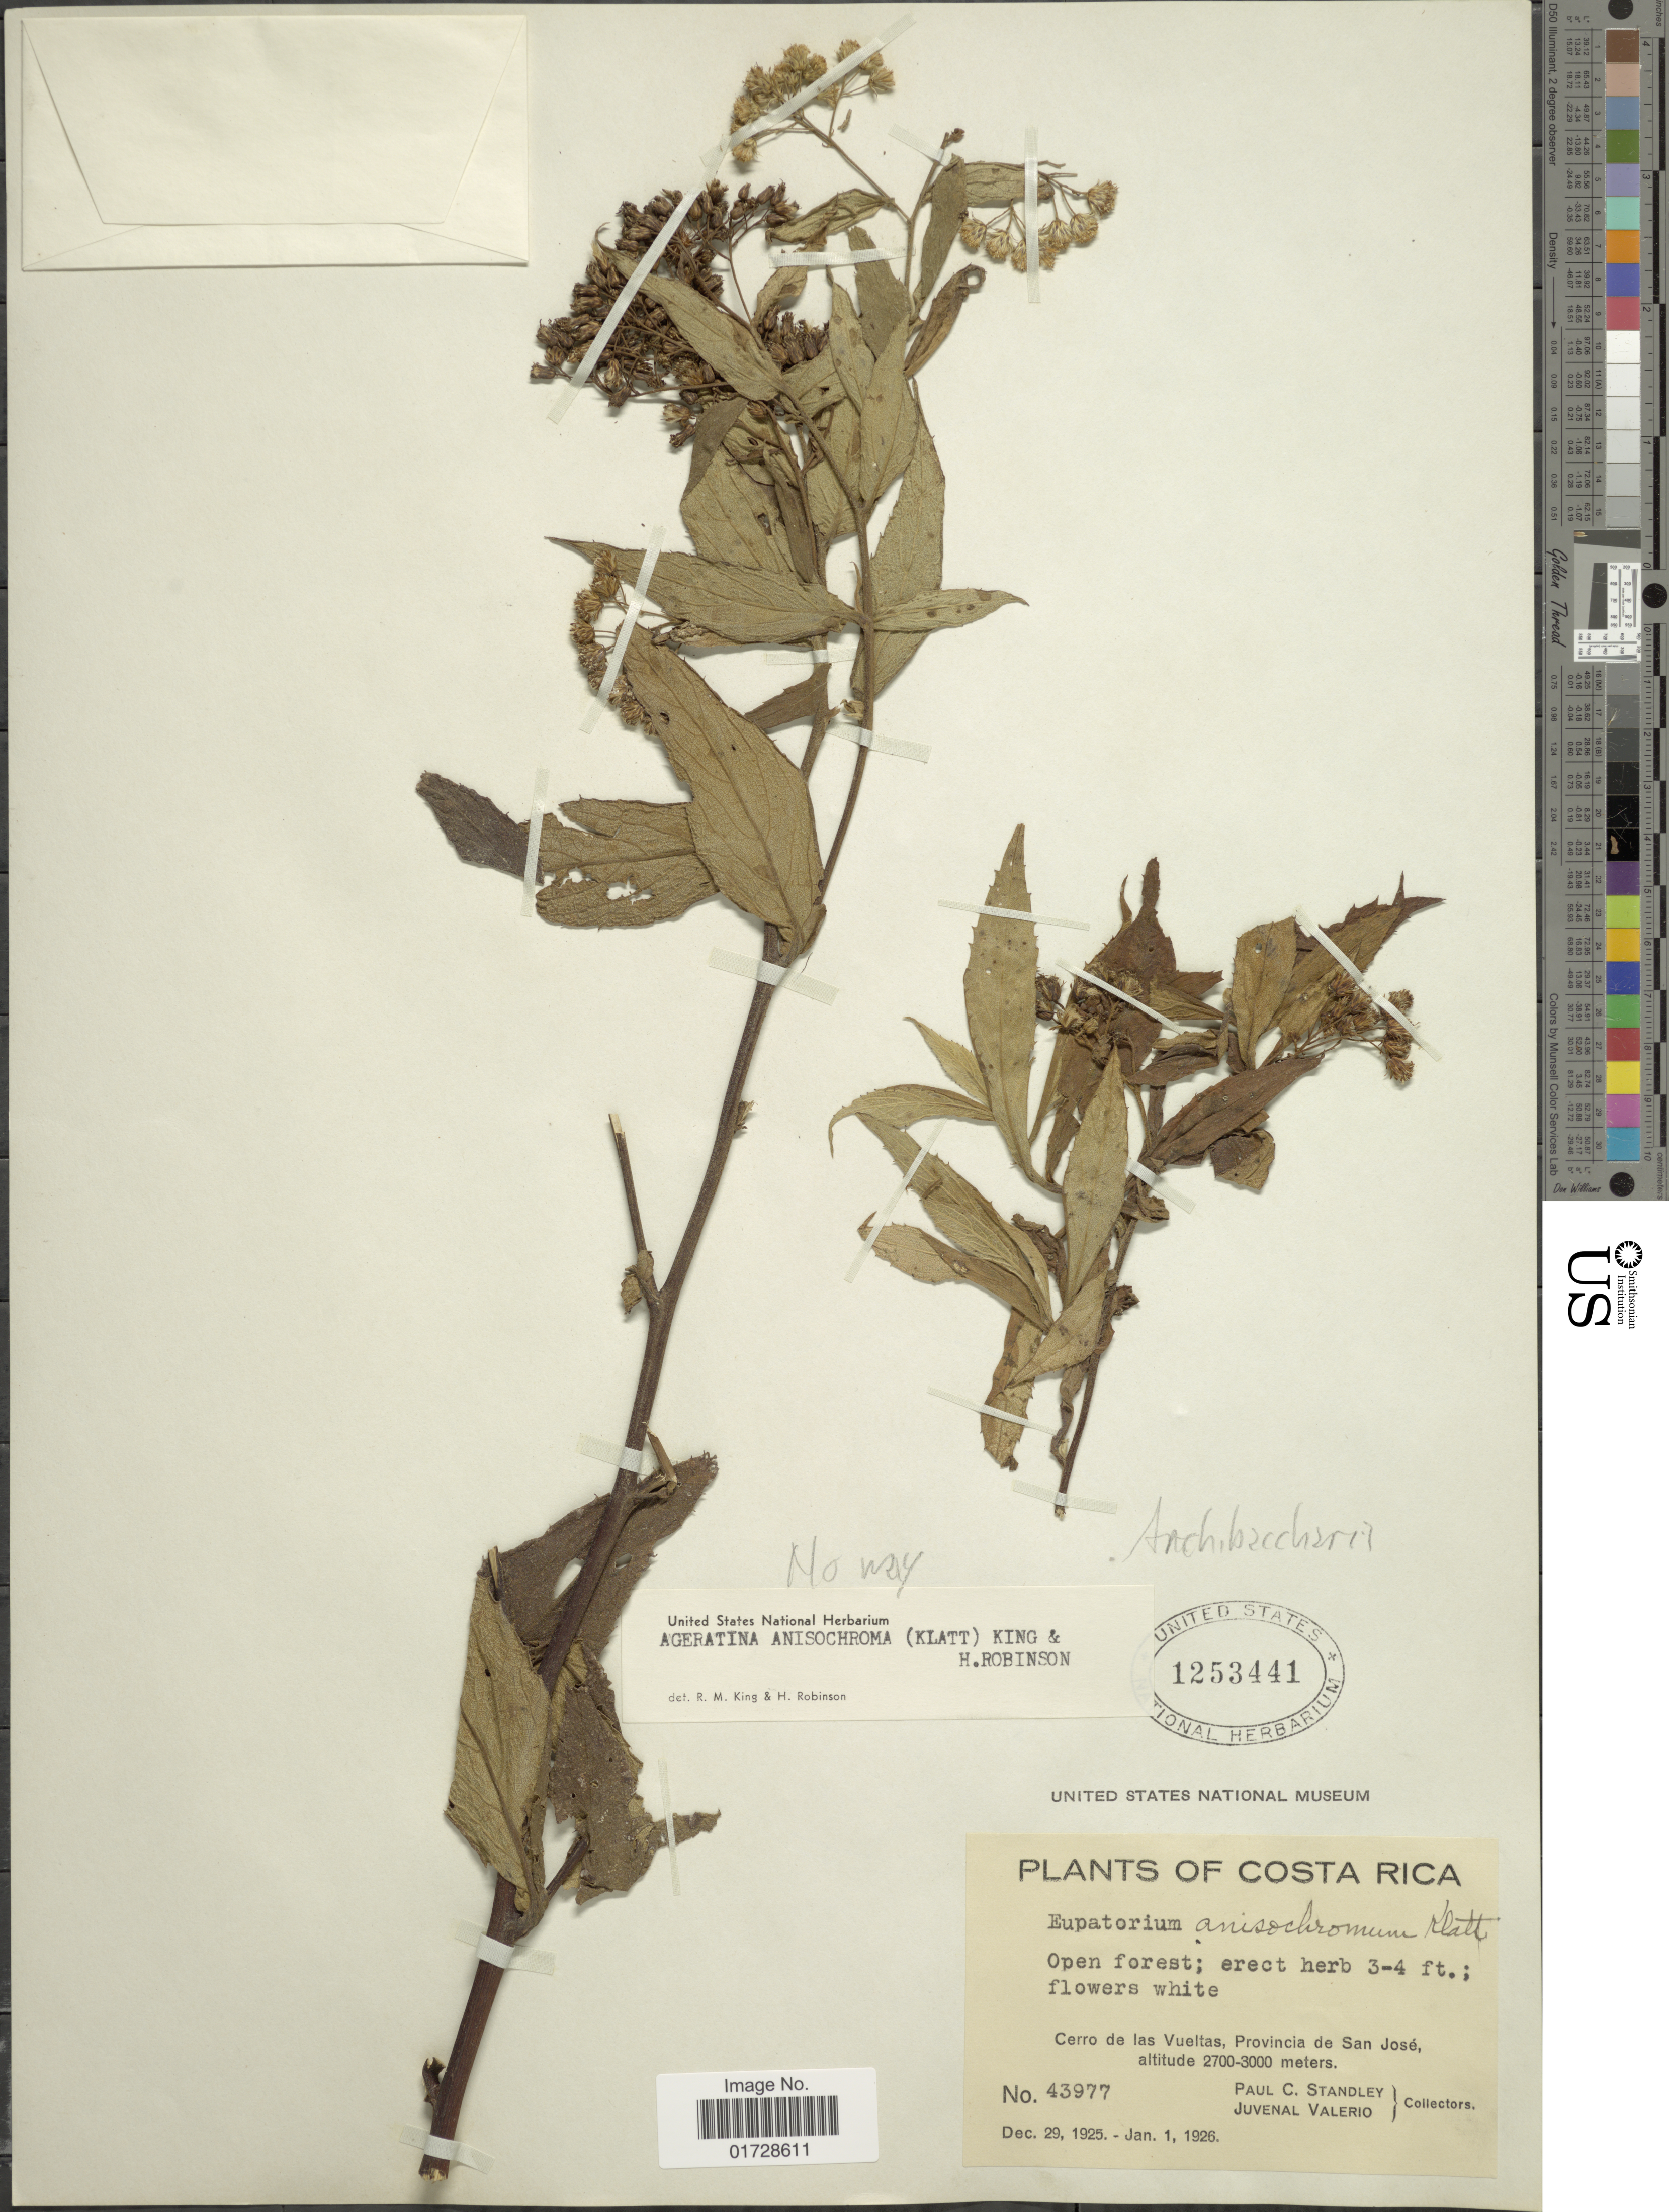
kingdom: Plantae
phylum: Tracheophyta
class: Magnoliopsida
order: Asterales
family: Asteraceae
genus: Archibaccharis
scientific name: Archibaccharis irazuensis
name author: (S.F. Blake) S.F. Blake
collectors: P. C. Standley & J. Valerio R.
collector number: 43977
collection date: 1925-12-29/1926-01-01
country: Costa Rica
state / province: San José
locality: Cerro de las Vueltas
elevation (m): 2700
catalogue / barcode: US 1253441